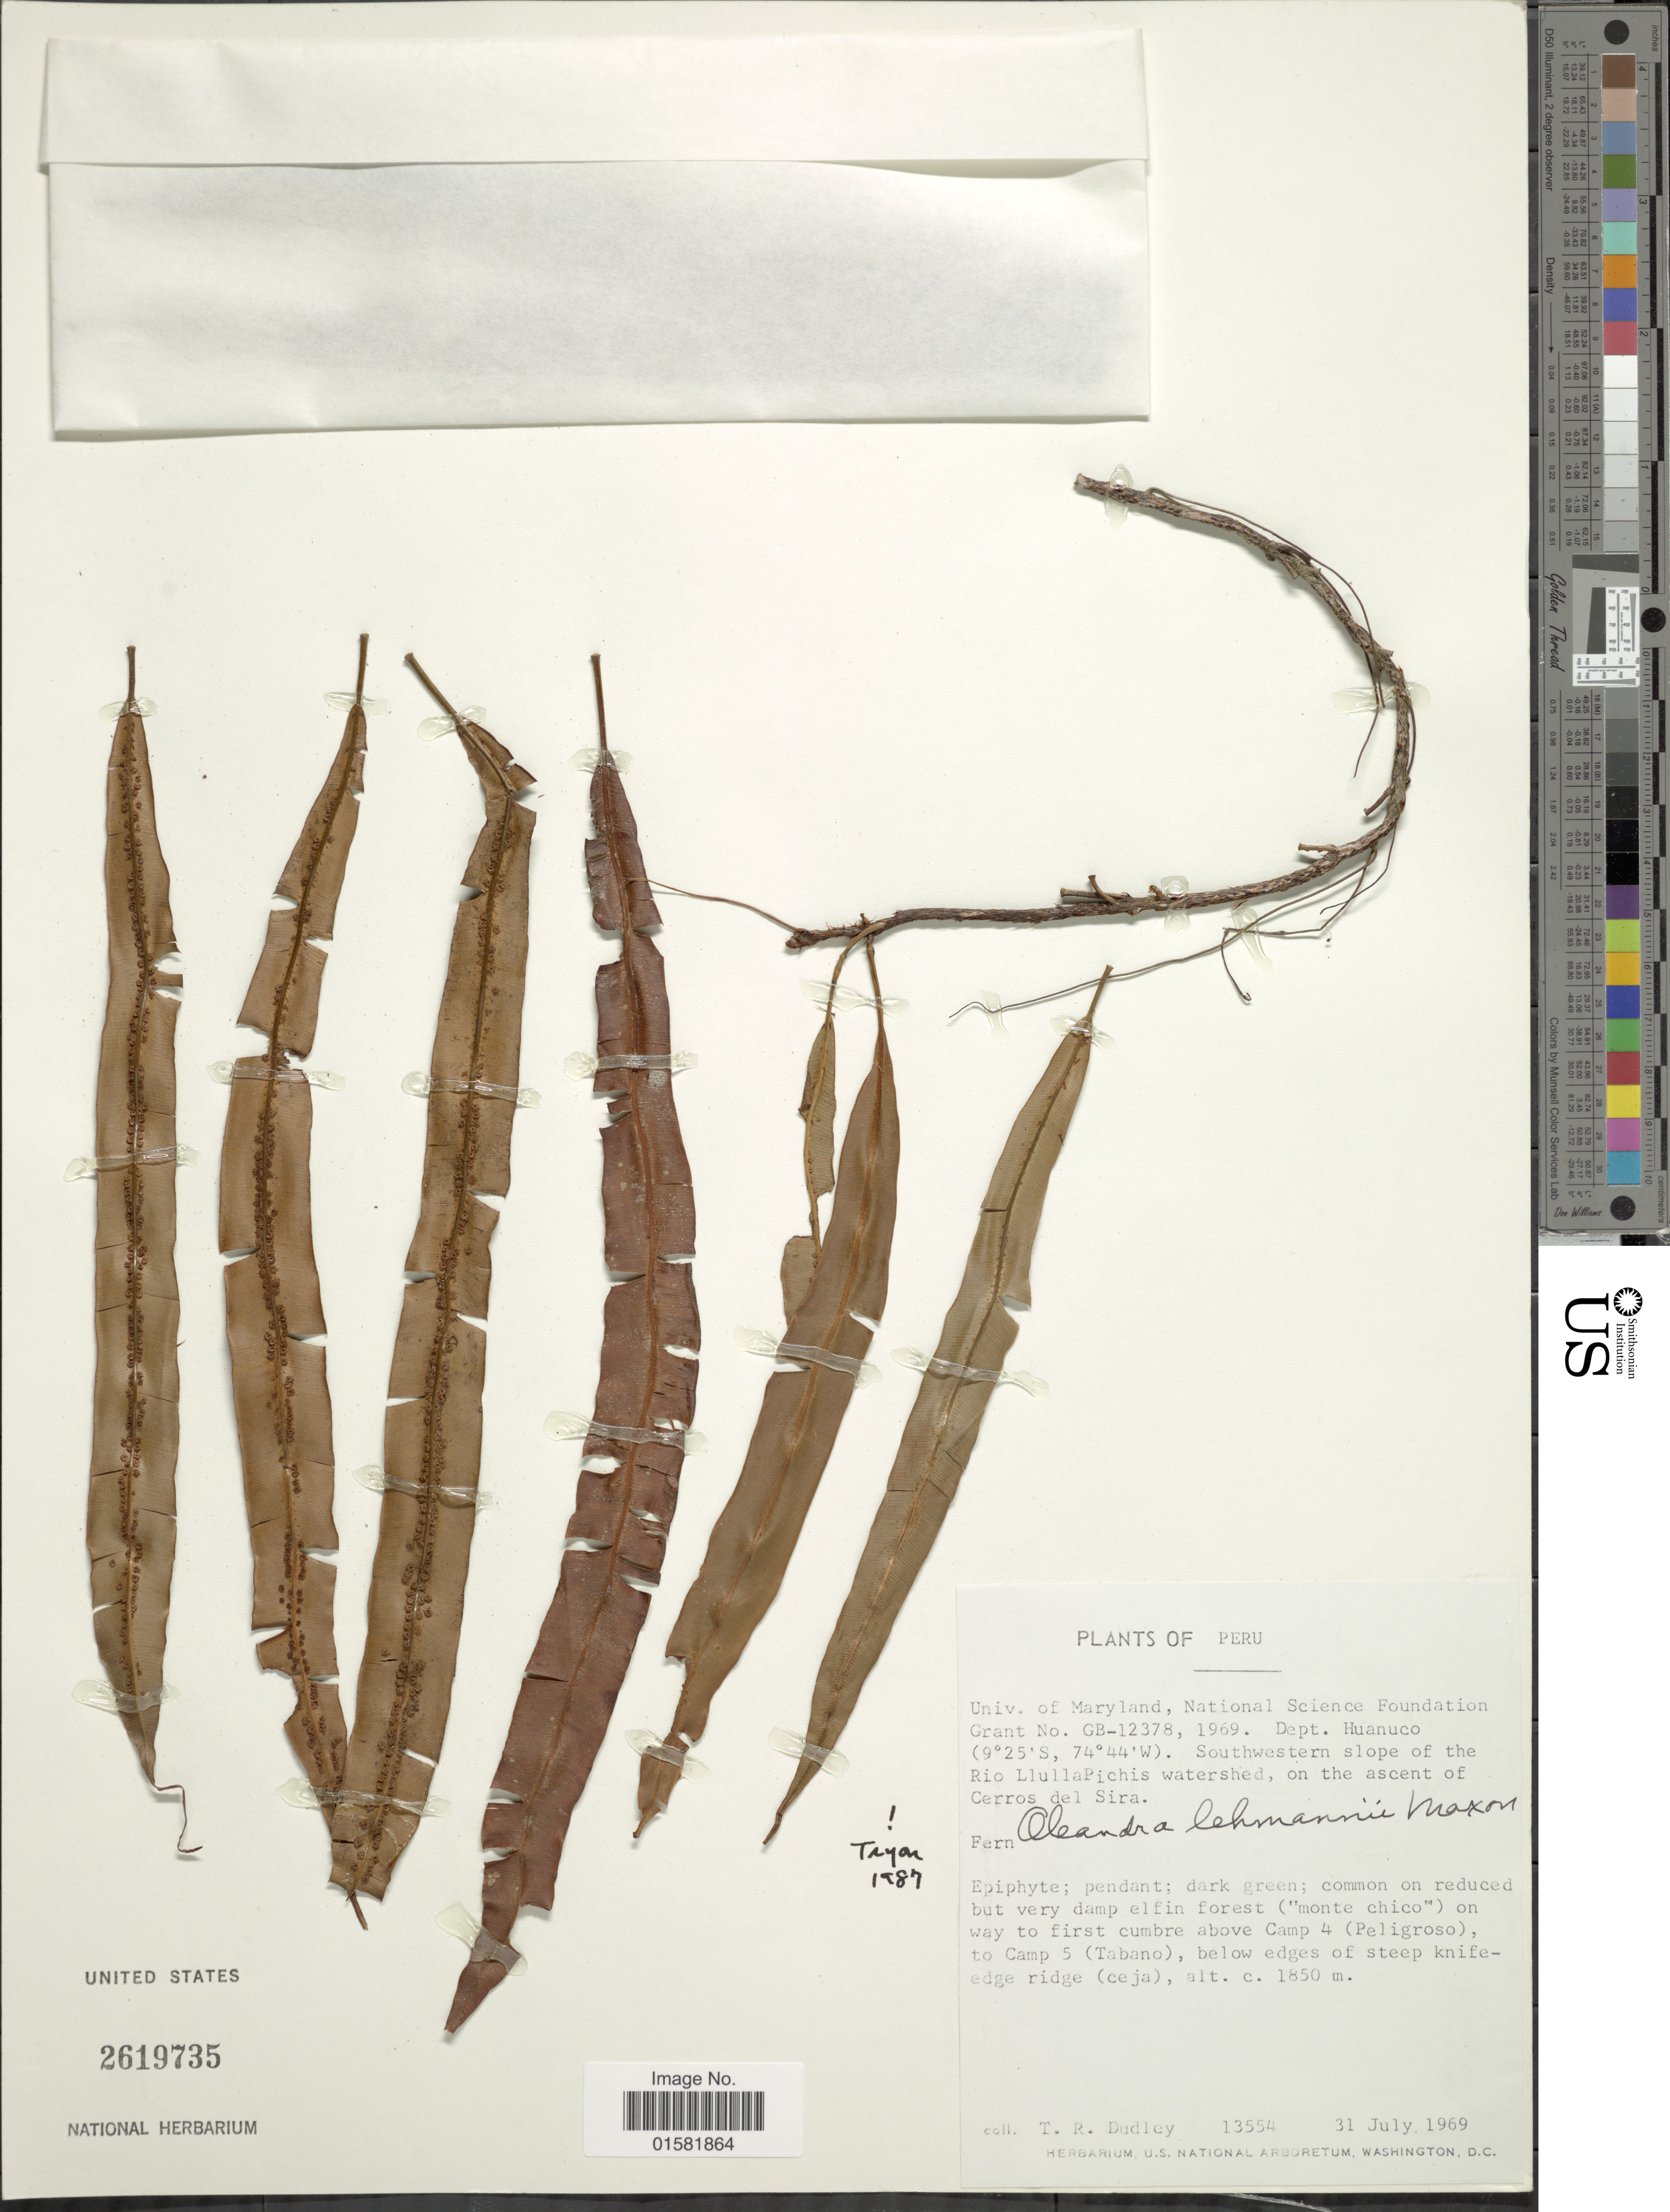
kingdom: Plantae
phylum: Tracheophyta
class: Polypodiopsida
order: Polypodiales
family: Oleandraceae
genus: Oleandra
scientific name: Oleandra lehmannii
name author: Maxon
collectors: T. R. Dudley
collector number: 13554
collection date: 1969-07-13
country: Peru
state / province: Huánuco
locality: Peru, Dept. Huanuco, Southwestern slope of the Rio Llullapichis watershed, on the ascent of Cerros del Sira.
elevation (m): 1850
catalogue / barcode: US 2619735